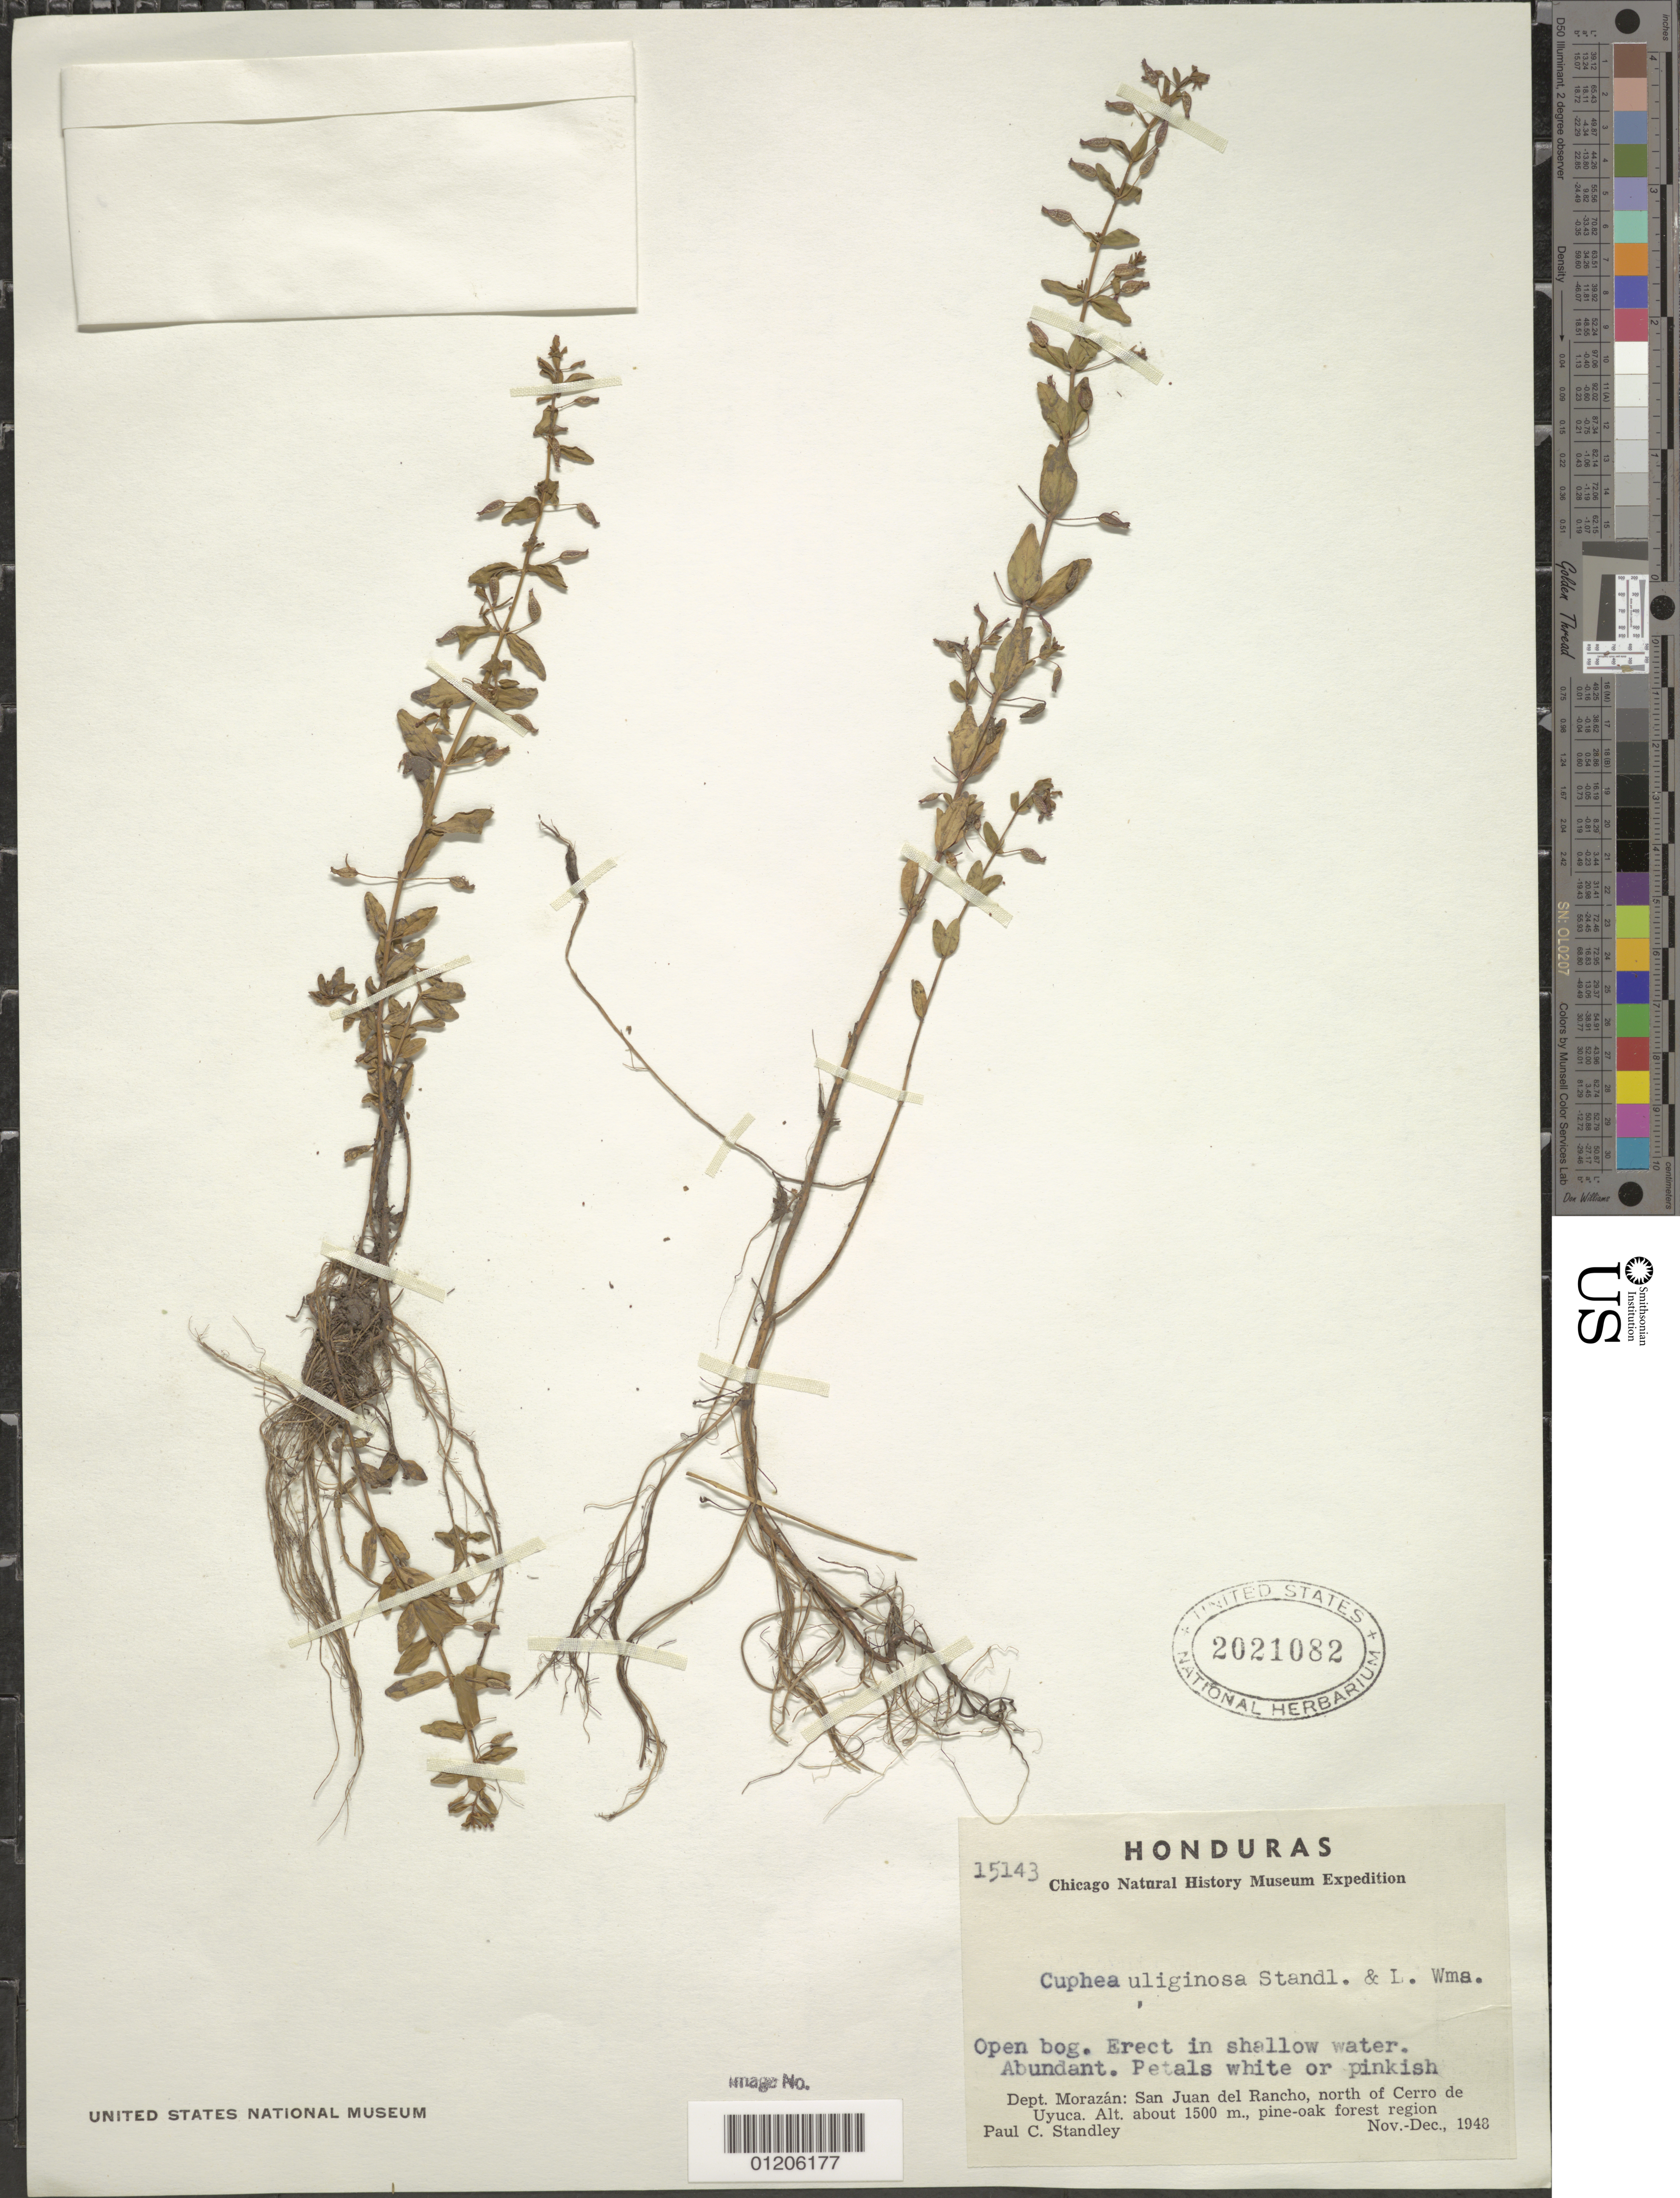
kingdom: Plantae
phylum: Tracheophyta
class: Magnoliopsida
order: Myrtales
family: Lythraceae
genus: Cuphea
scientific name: Cuphea uliginosa Standl. & Ll. Williams, ined.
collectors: P. C. Standley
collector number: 15143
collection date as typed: Nov-Dec 1948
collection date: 1948-11/1948-12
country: Honduras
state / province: Fco. Morazán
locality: San Juan del Rancho, N of Cerro de Uyuca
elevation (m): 1500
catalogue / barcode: US 2021082